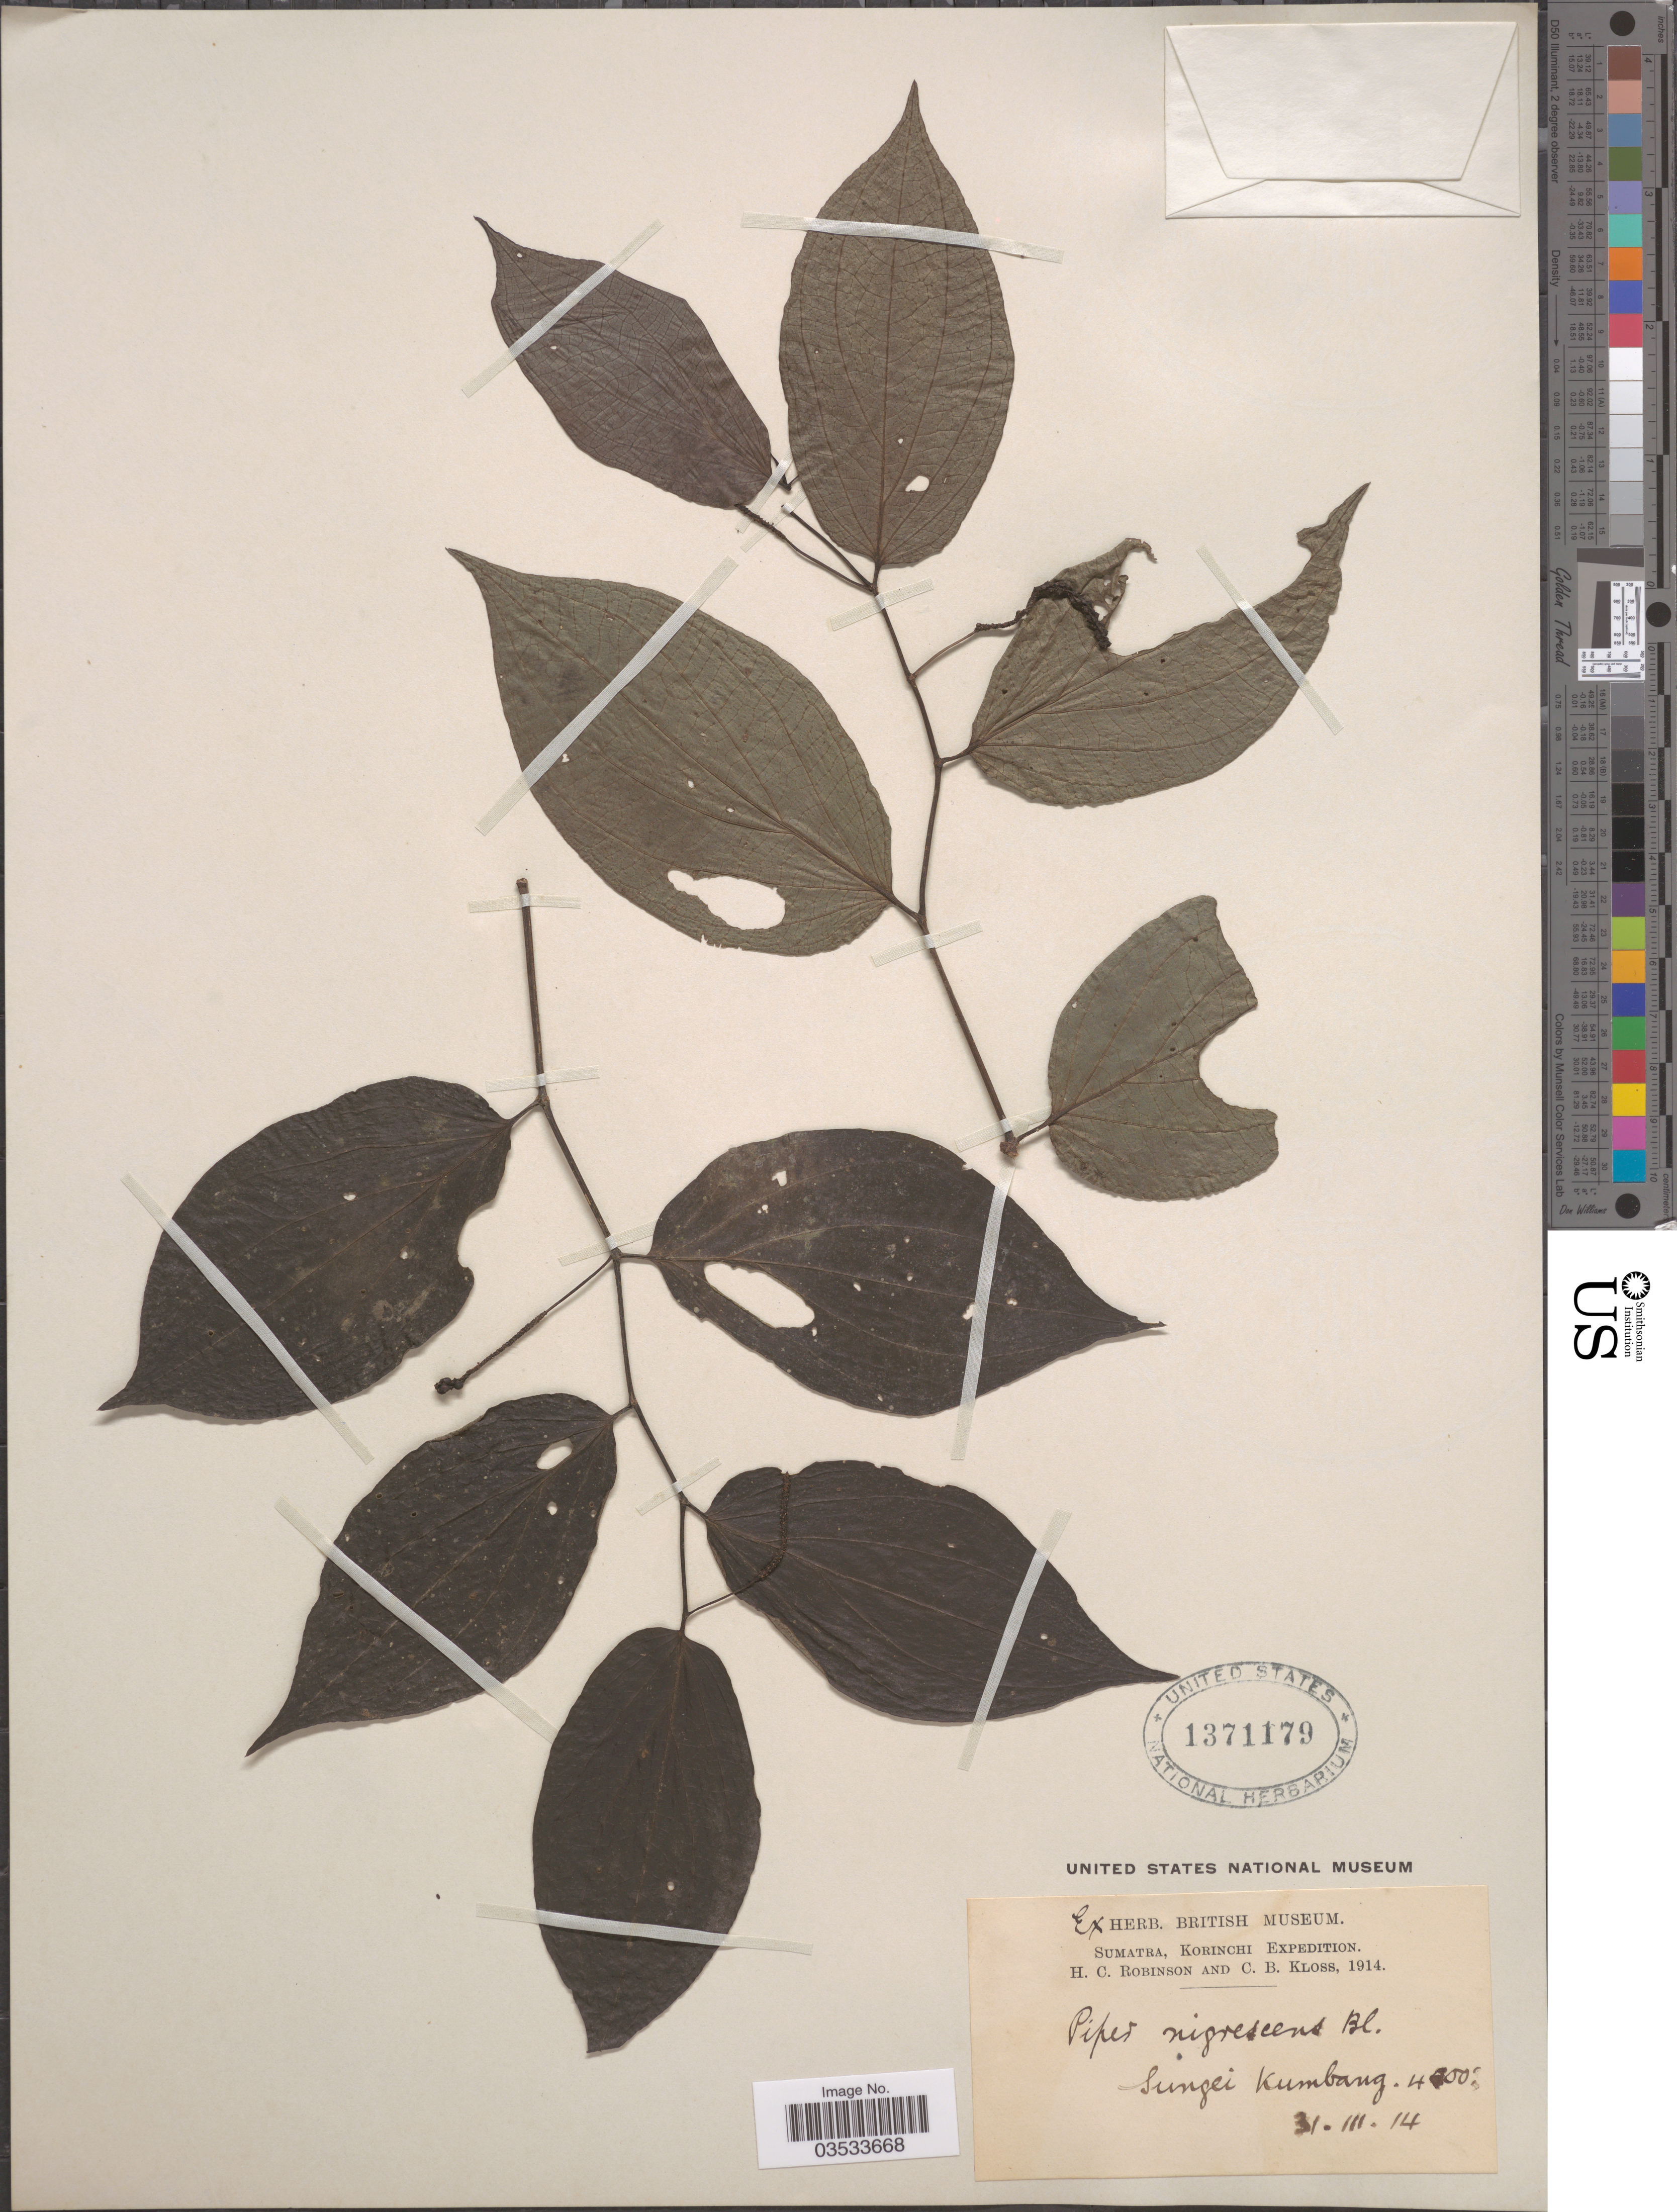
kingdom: Plantae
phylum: Tracheophyta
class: Magnoliopsida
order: Piperales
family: Piperaceae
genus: Piper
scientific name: Piper nigrescens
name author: Blume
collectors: H. C. Robinson & C. Kloss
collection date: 1914-03-31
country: Indonesia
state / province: Sumatra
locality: Sungei Kumbang.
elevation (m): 1311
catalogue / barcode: US 1371179